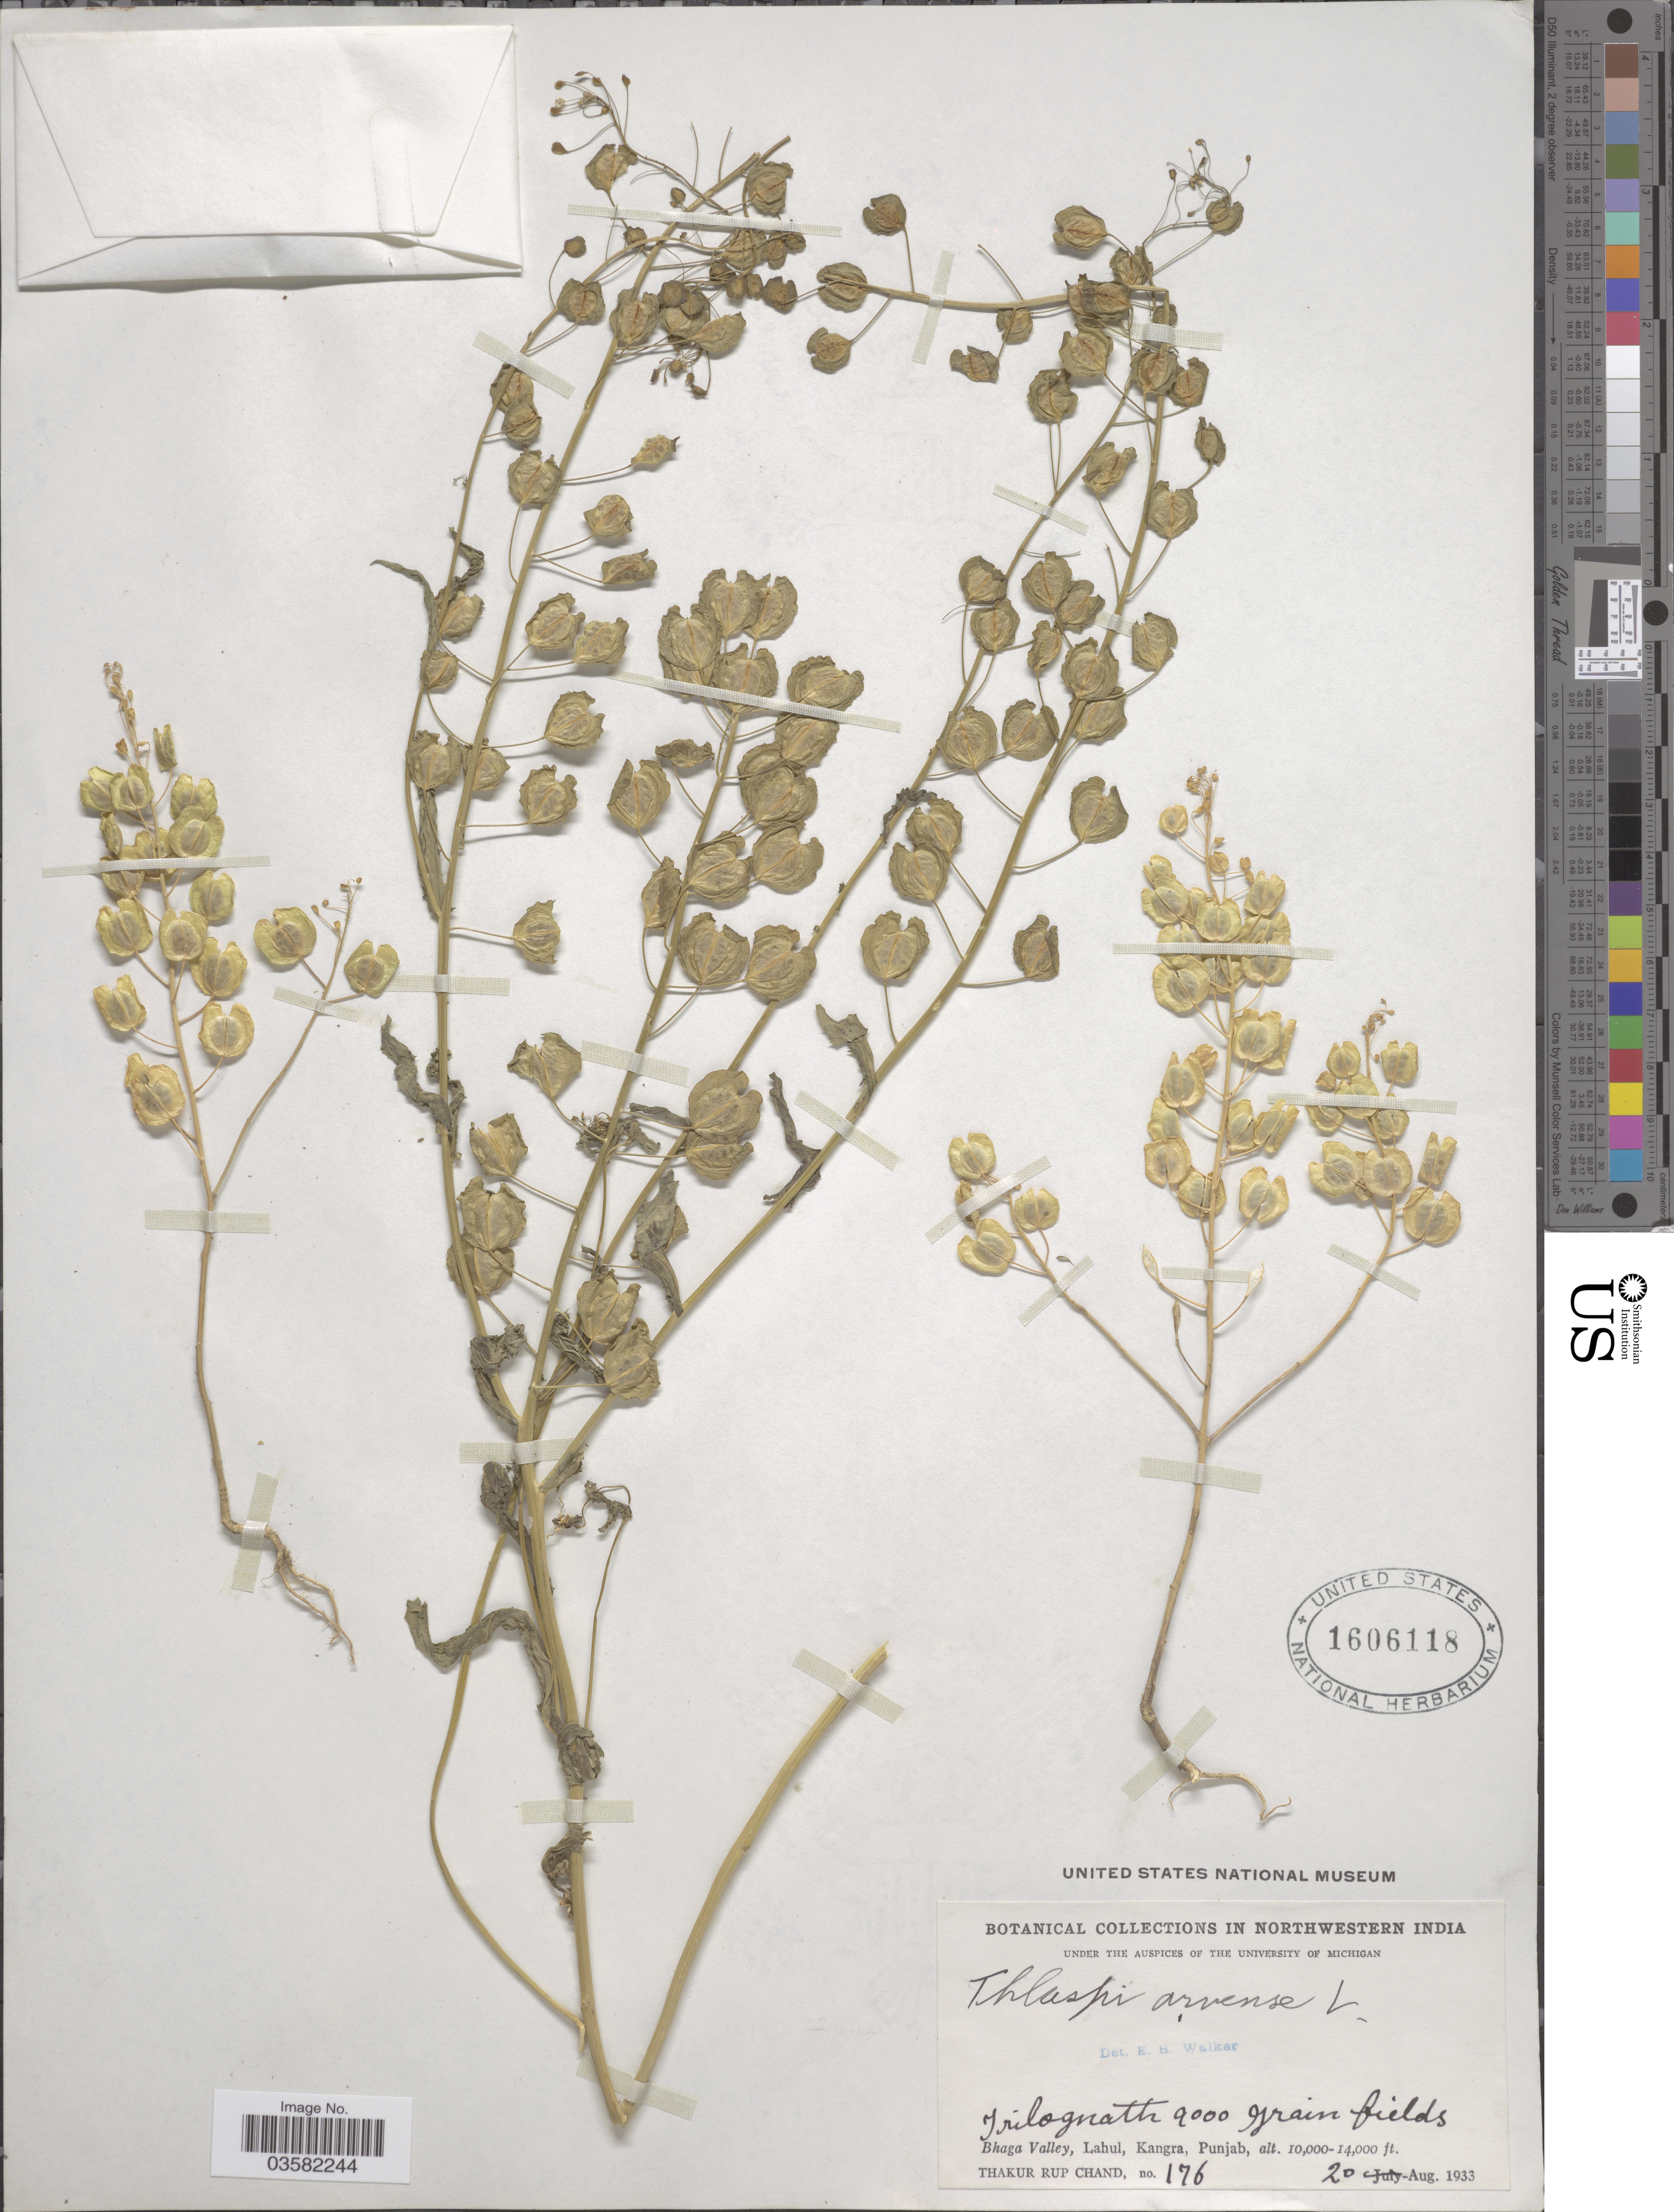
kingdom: Plantae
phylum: Tracheophyta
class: Magnoliopsida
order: Brassicales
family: Brassicaceae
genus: Thlaspi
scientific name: Thlaspi arvense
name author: L.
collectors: T. R. Chand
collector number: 176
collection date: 1933-08-20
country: India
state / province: Punjab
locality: Northwestern India. Trilognath 9000 grain fields, Bhaga Valley, Lahul, Kangra.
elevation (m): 3048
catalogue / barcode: US 1606118